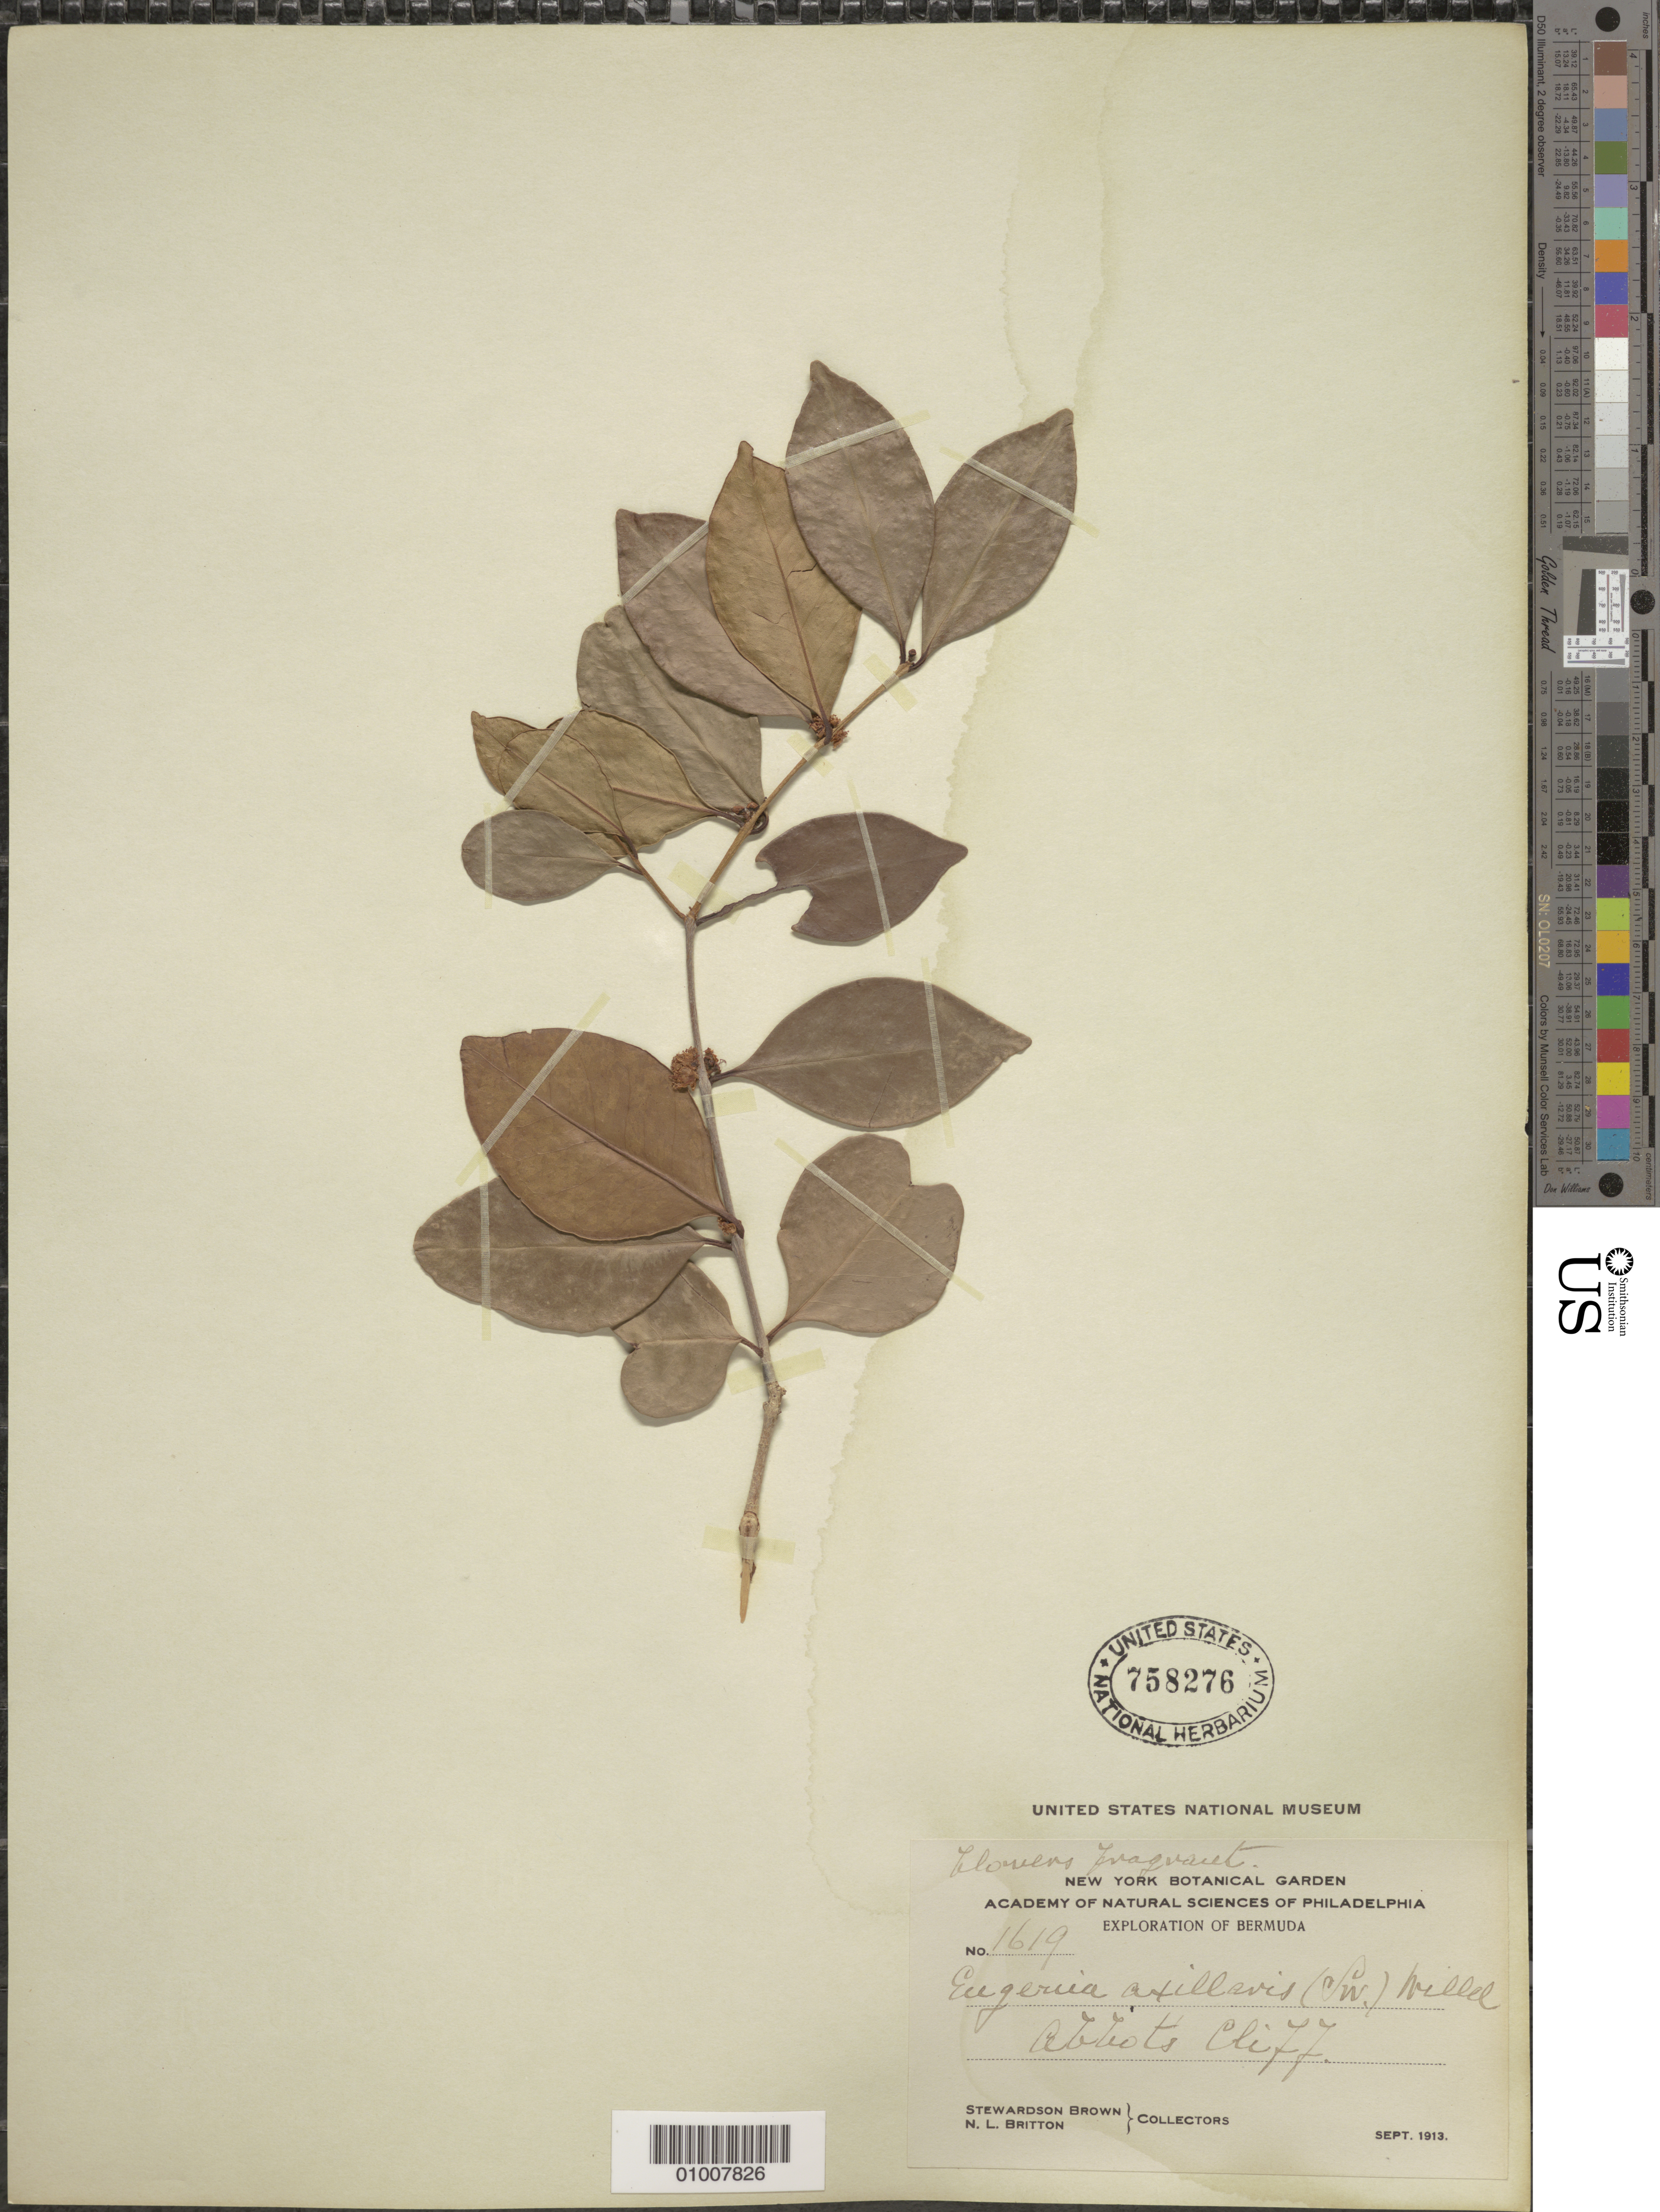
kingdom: Plantae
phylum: Tracheophyta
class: Magnoliopsida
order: Myrtales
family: Myrtaceae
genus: Eugenia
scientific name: Eugenia axillaris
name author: (Sw.) Willd.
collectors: S. Brown & N. Britton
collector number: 1619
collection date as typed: Sep 1913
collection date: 1913-09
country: Bermuda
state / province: Hamilton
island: Bermuda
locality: Abbot's Cliff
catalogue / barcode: US 758276